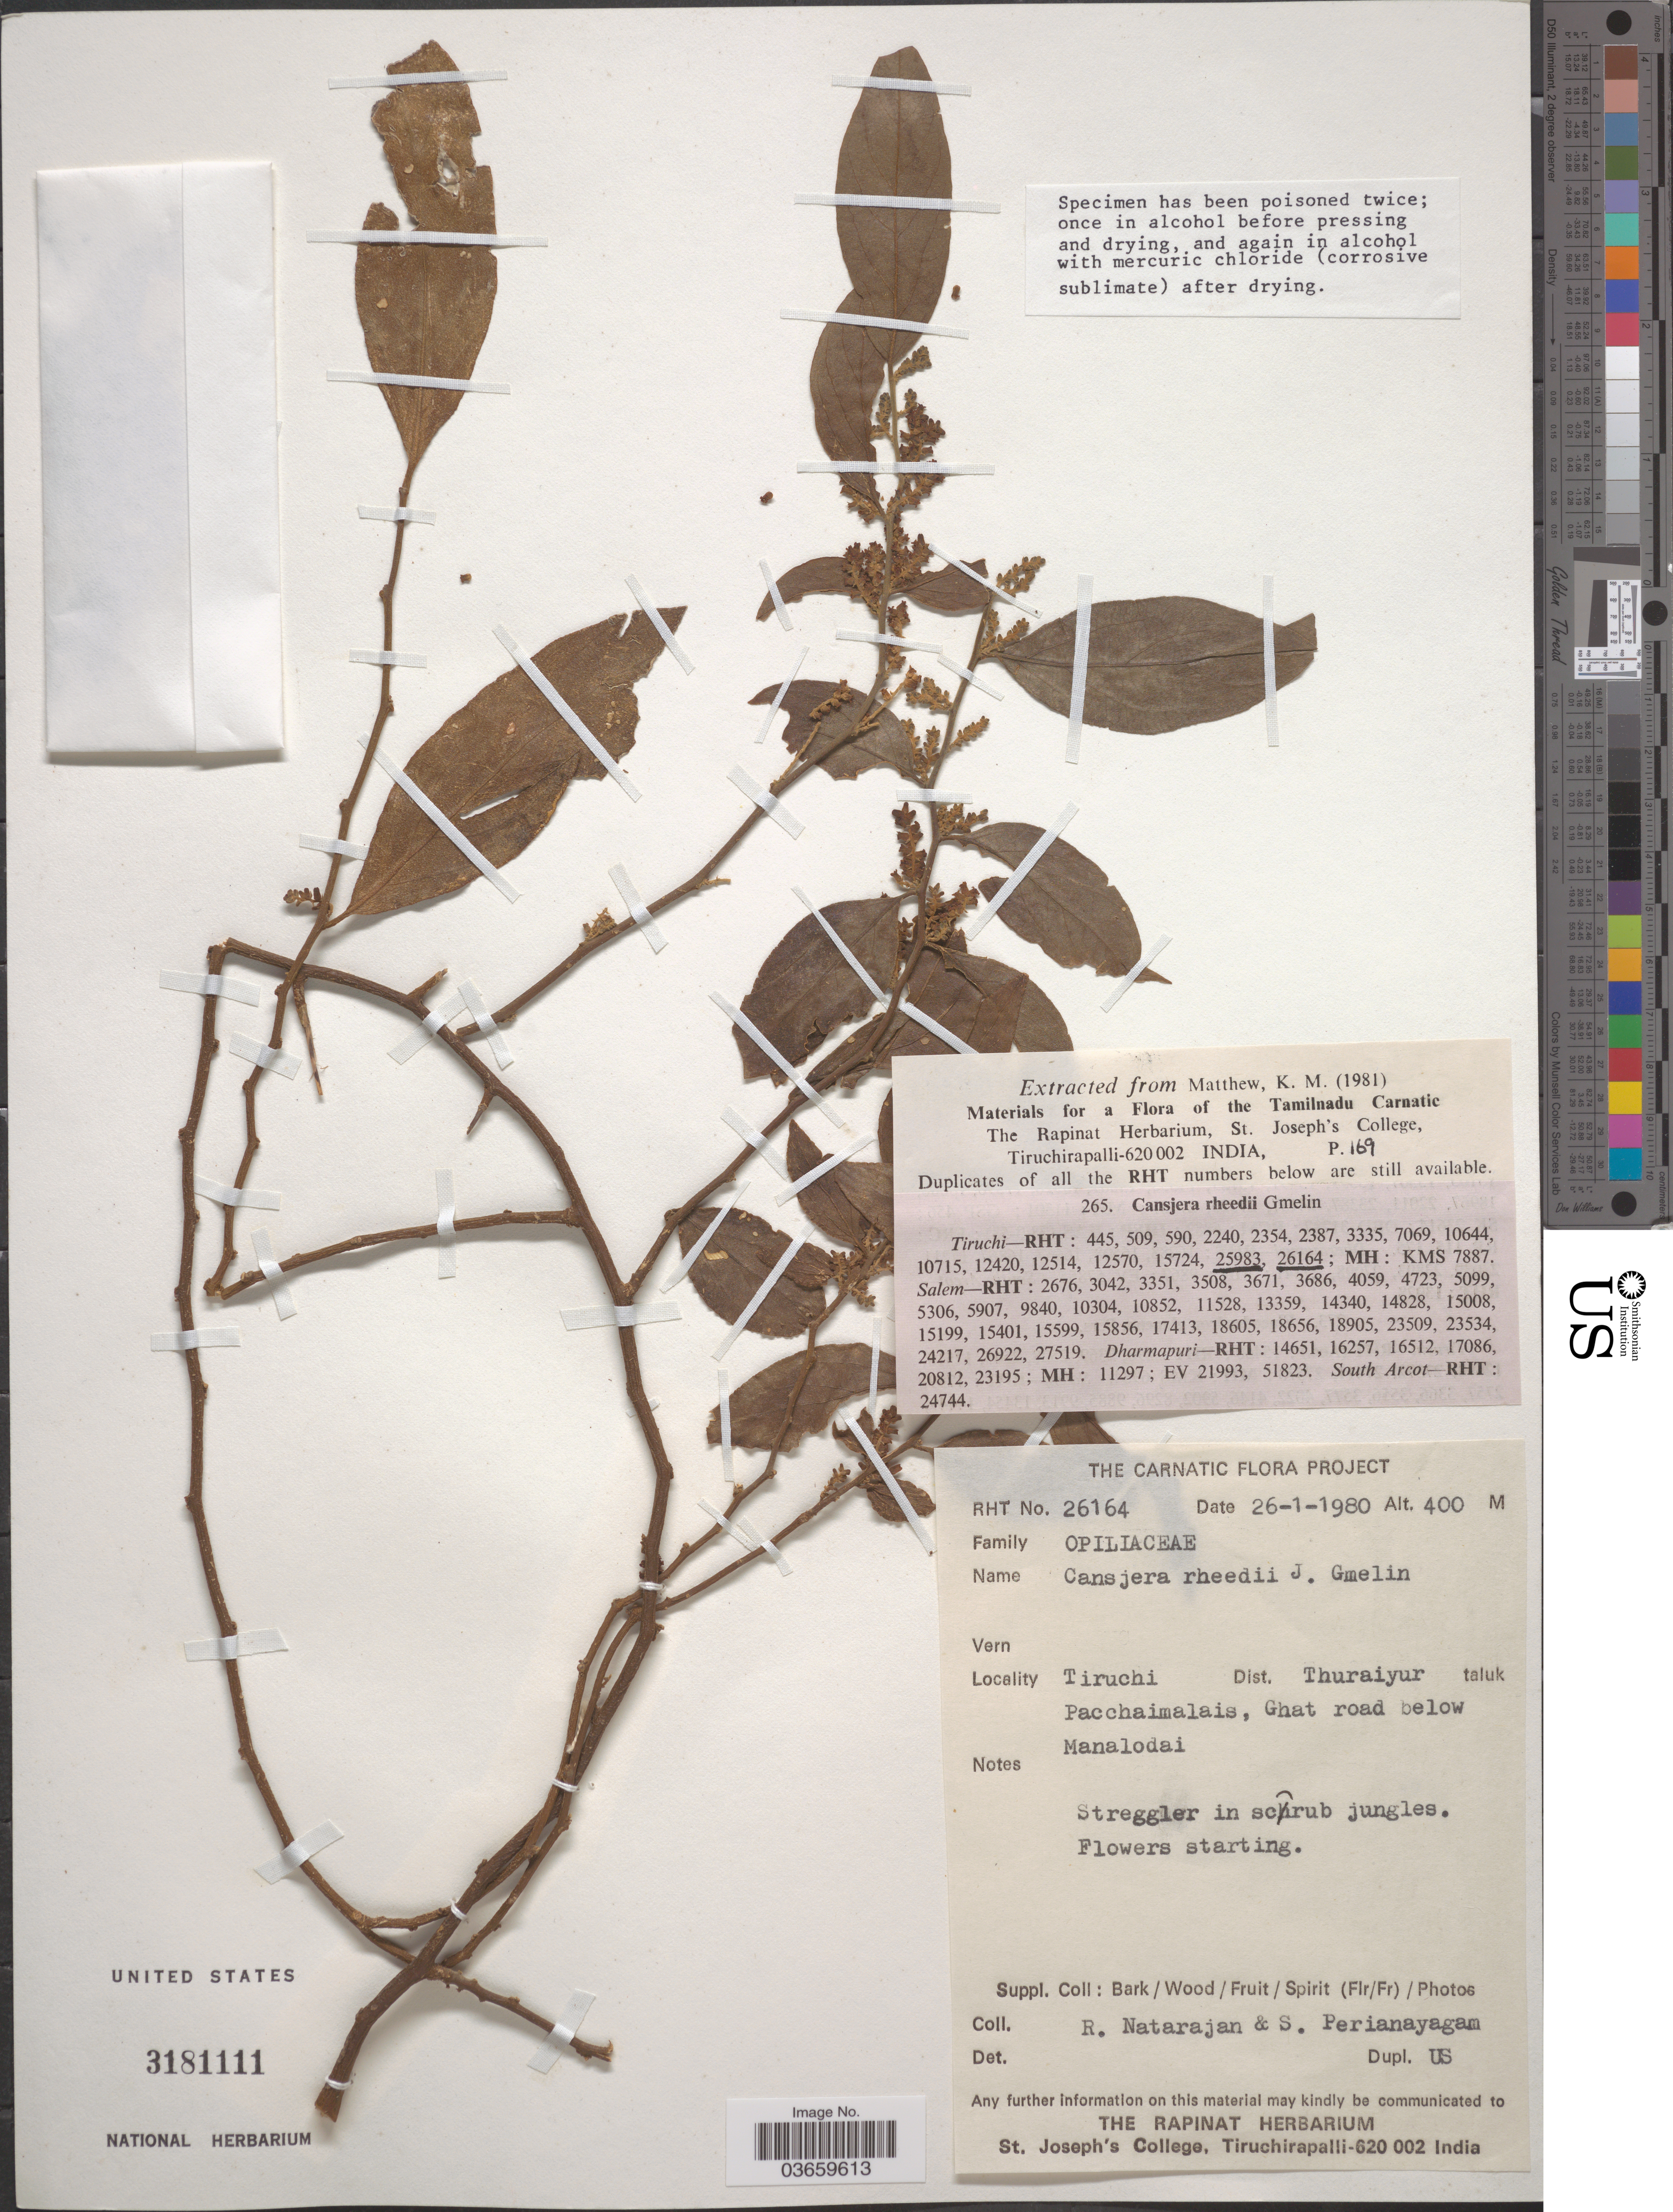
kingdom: Plantae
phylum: Tracheophyta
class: Magnoliopsida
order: Santalales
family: Opiliaceae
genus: Cansjera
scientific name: Cansjera rheedii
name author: J.F. Gmel.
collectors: R. Natarajan & S. Perianayagam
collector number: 26164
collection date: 1980-01-26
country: India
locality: Tiruchi. Dist. Thuraiyur taluk. Pacchaimalais, Ghat road below Manalodai.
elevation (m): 400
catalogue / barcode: US 3181111